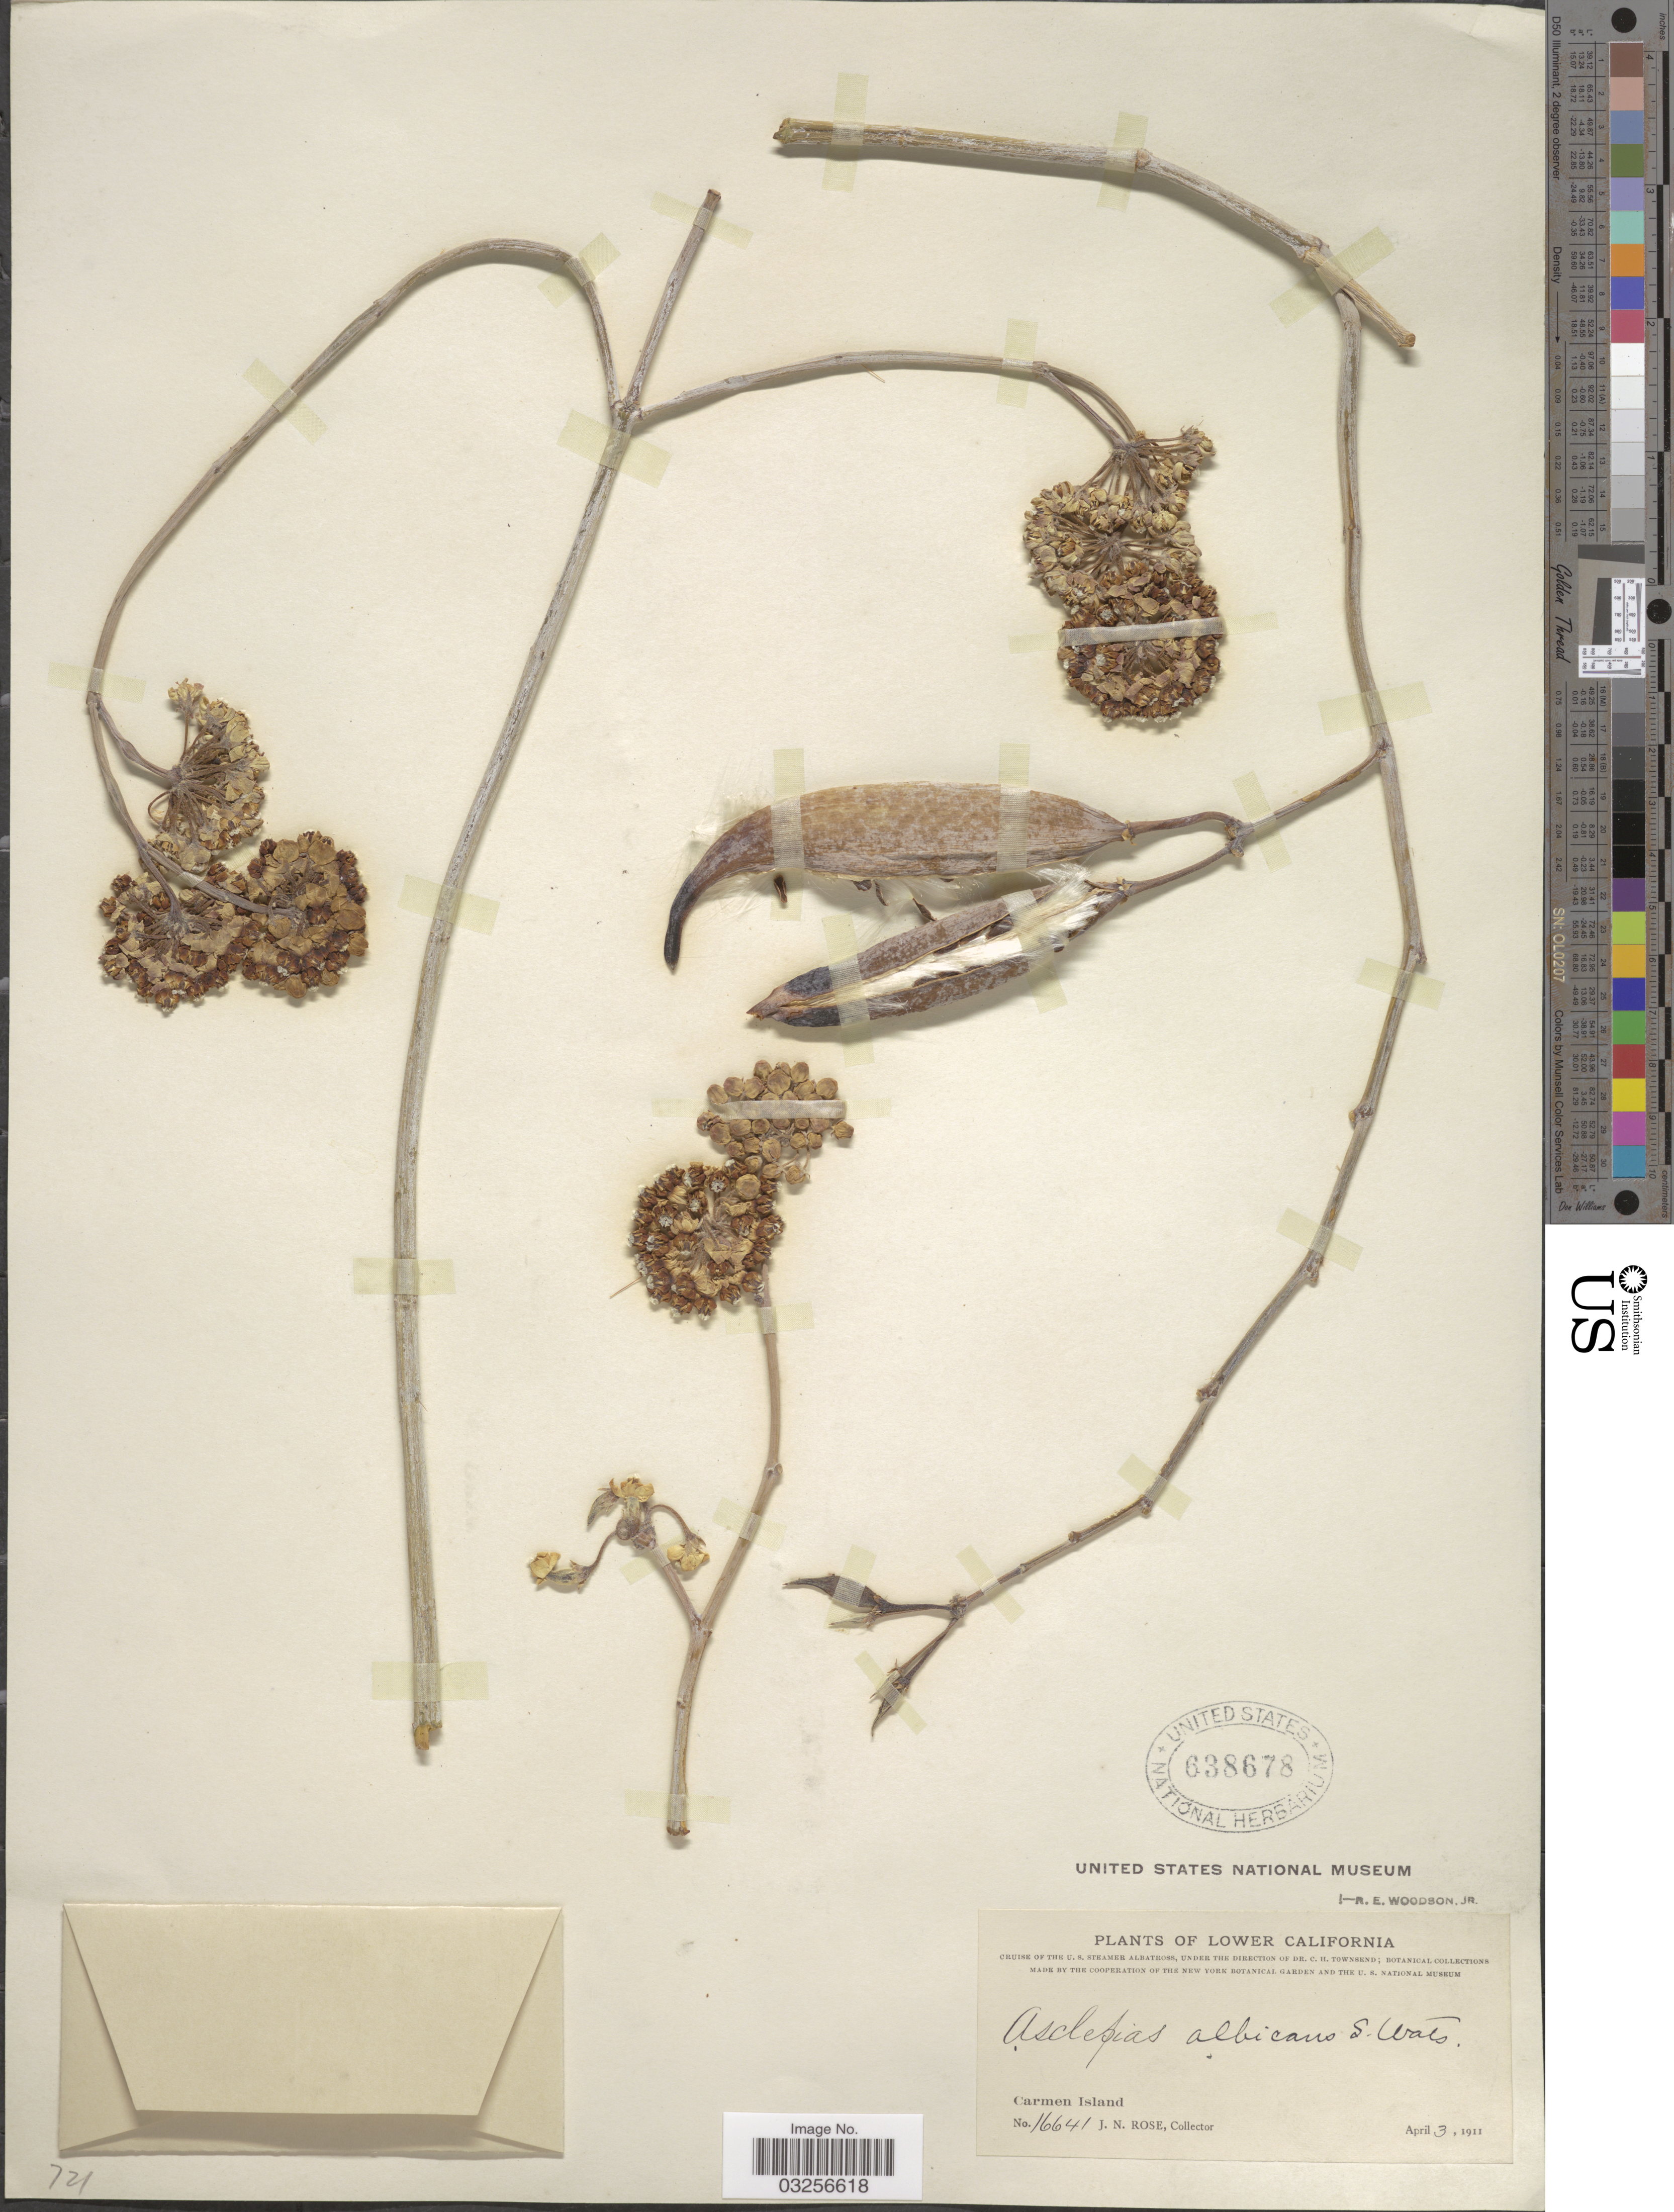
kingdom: Plantae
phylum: Tracheophyta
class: Magnoliopsida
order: Gentianales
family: Apocynaceae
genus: Asclepias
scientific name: Asclepias albicans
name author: S. Watson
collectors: J. N. Rose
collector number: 16641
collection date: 1911-04-03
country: Mexico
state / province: Baja California Sur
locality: Lower California, Carmen Island.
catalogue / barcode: US 638678